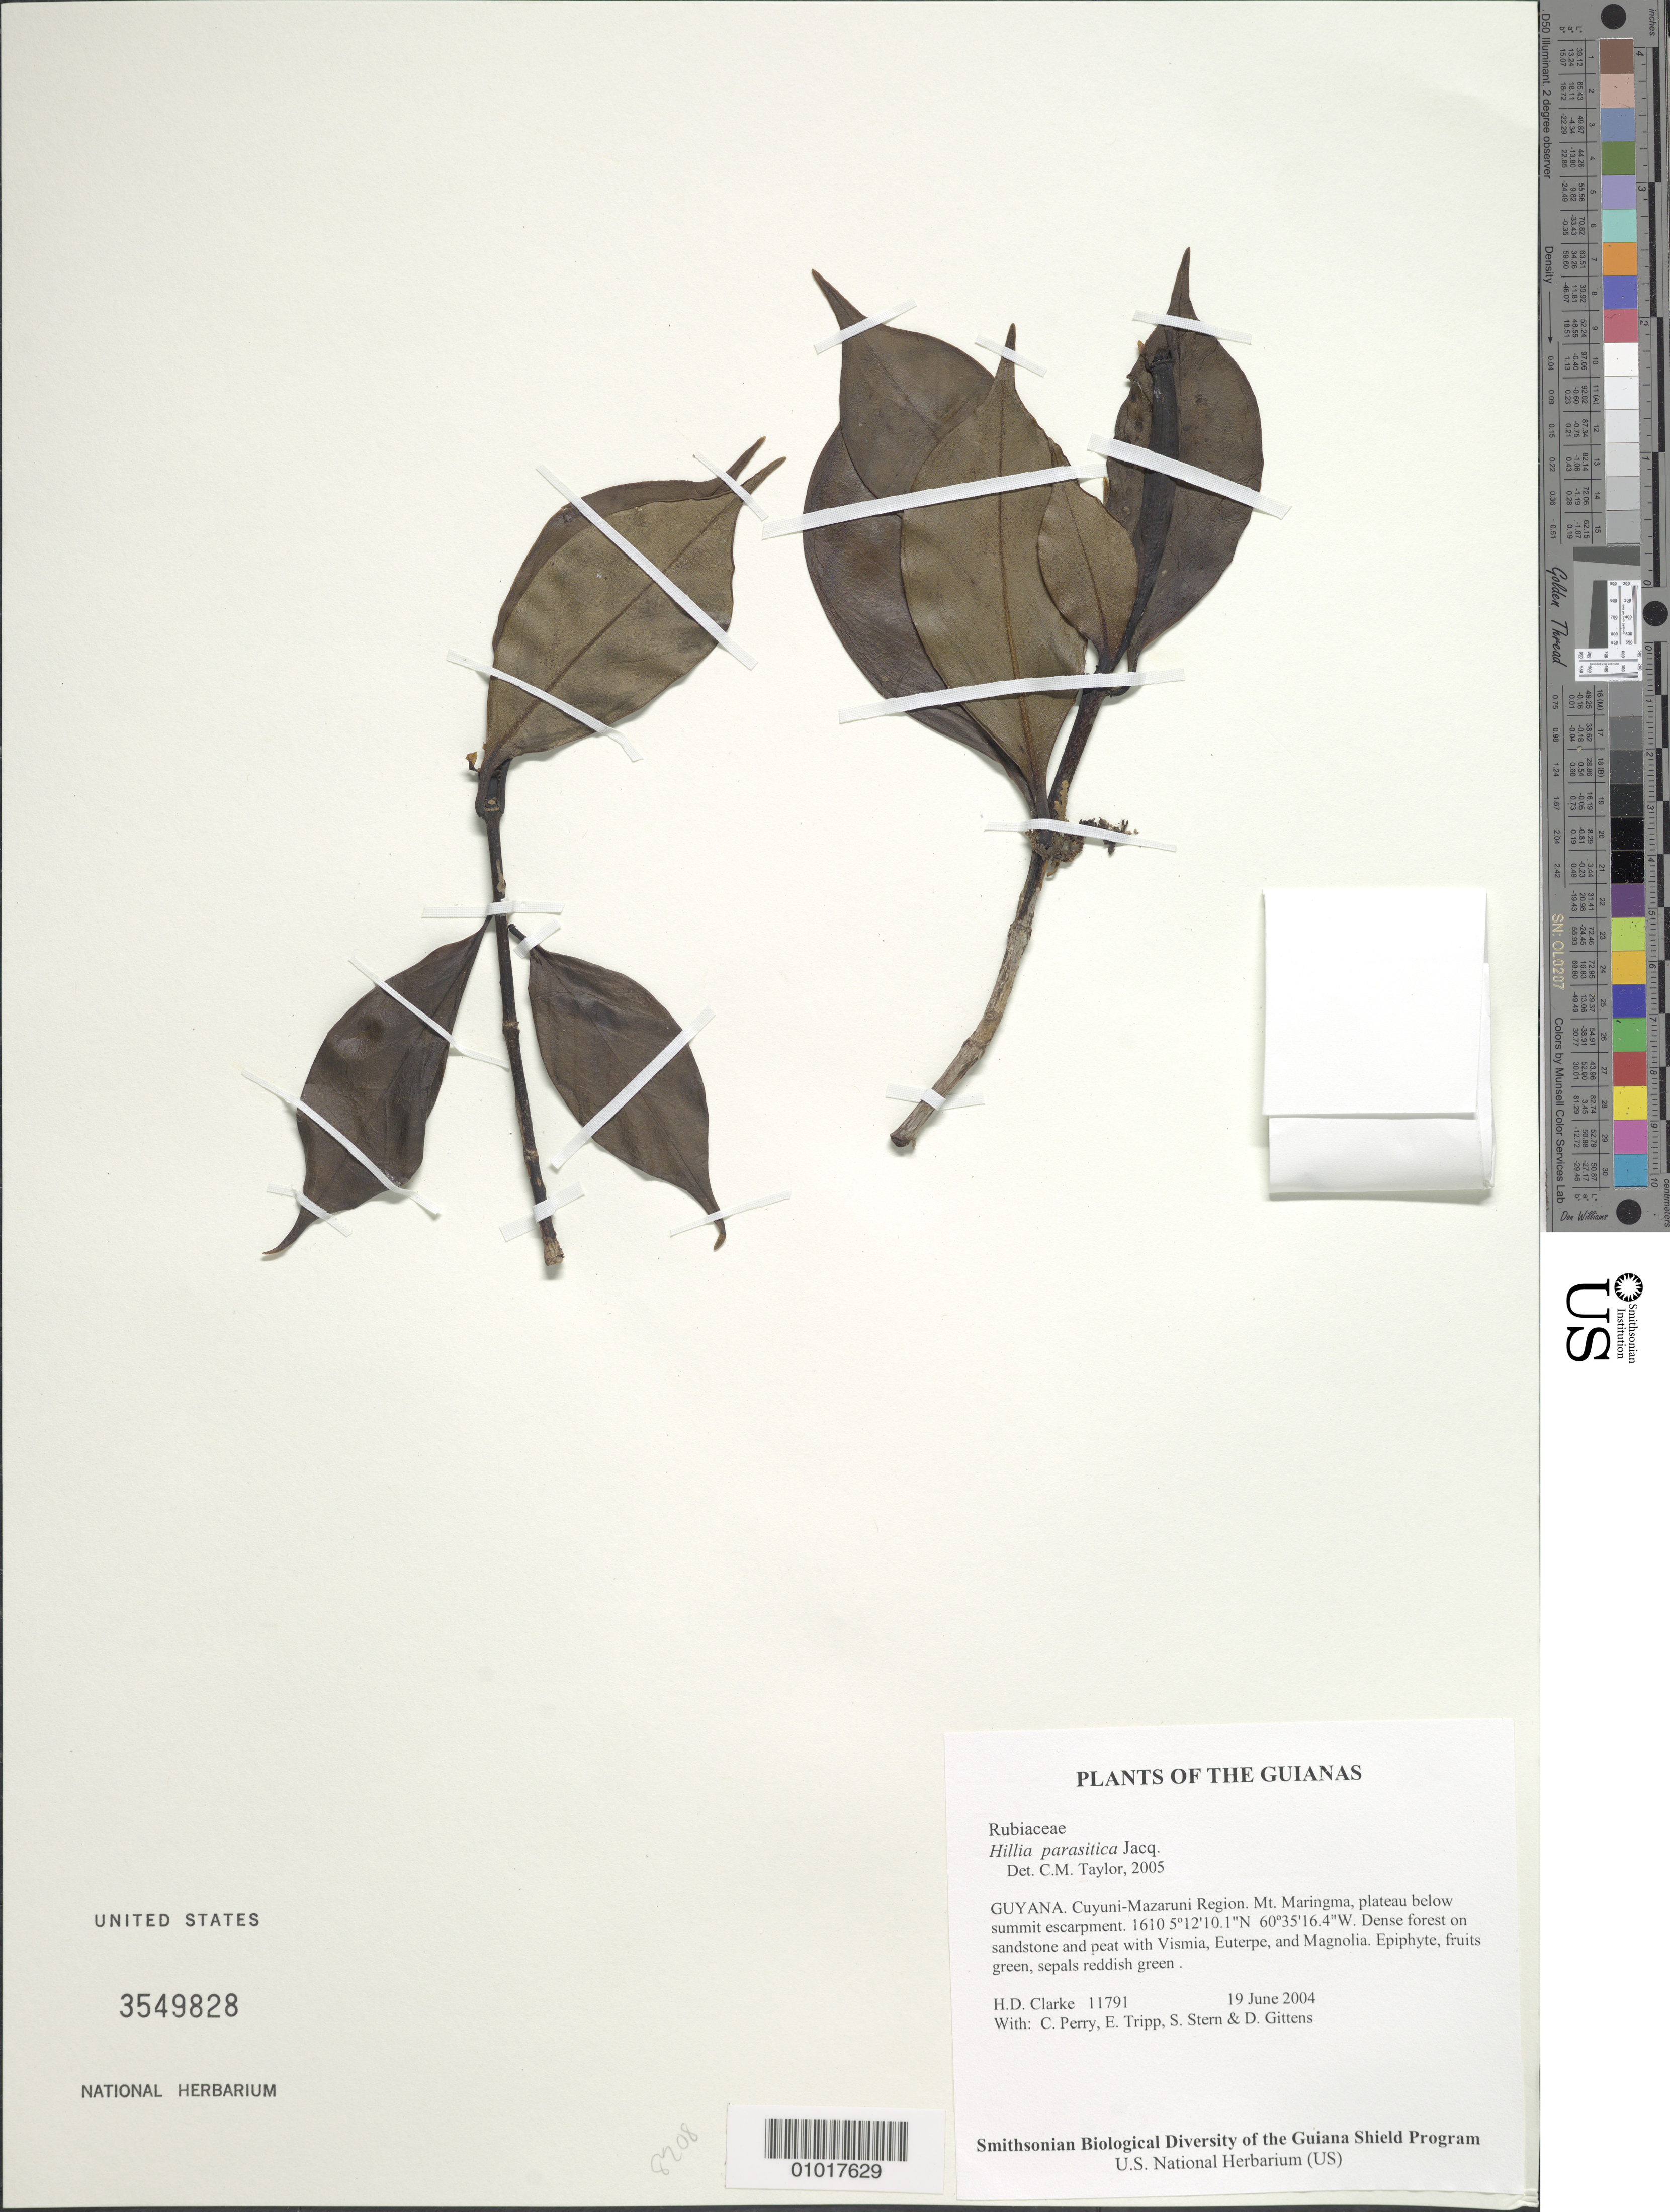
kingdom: Plantae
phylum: Tracheophyta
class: Magnoliopsida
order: Gentianales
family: Rubiaceae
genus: Hillia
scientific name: Hillia parasitica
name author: Jacq.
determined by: Taylor, Charlotte M.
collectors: H. D. Clarke, C. Perry, E. Tripp, S. R. Stern & D. Gittens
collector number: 11791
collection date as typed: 19 June 2004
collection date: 2004-06-19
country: Guyana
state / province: Cuyuni-Mazaruni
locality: Mt. Maringma, plateau below summit escarpment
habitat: Dense forest on sandstone and peat with Vismia, Euterpe, and Magnolia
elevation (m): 1610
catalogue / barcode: US 3549828